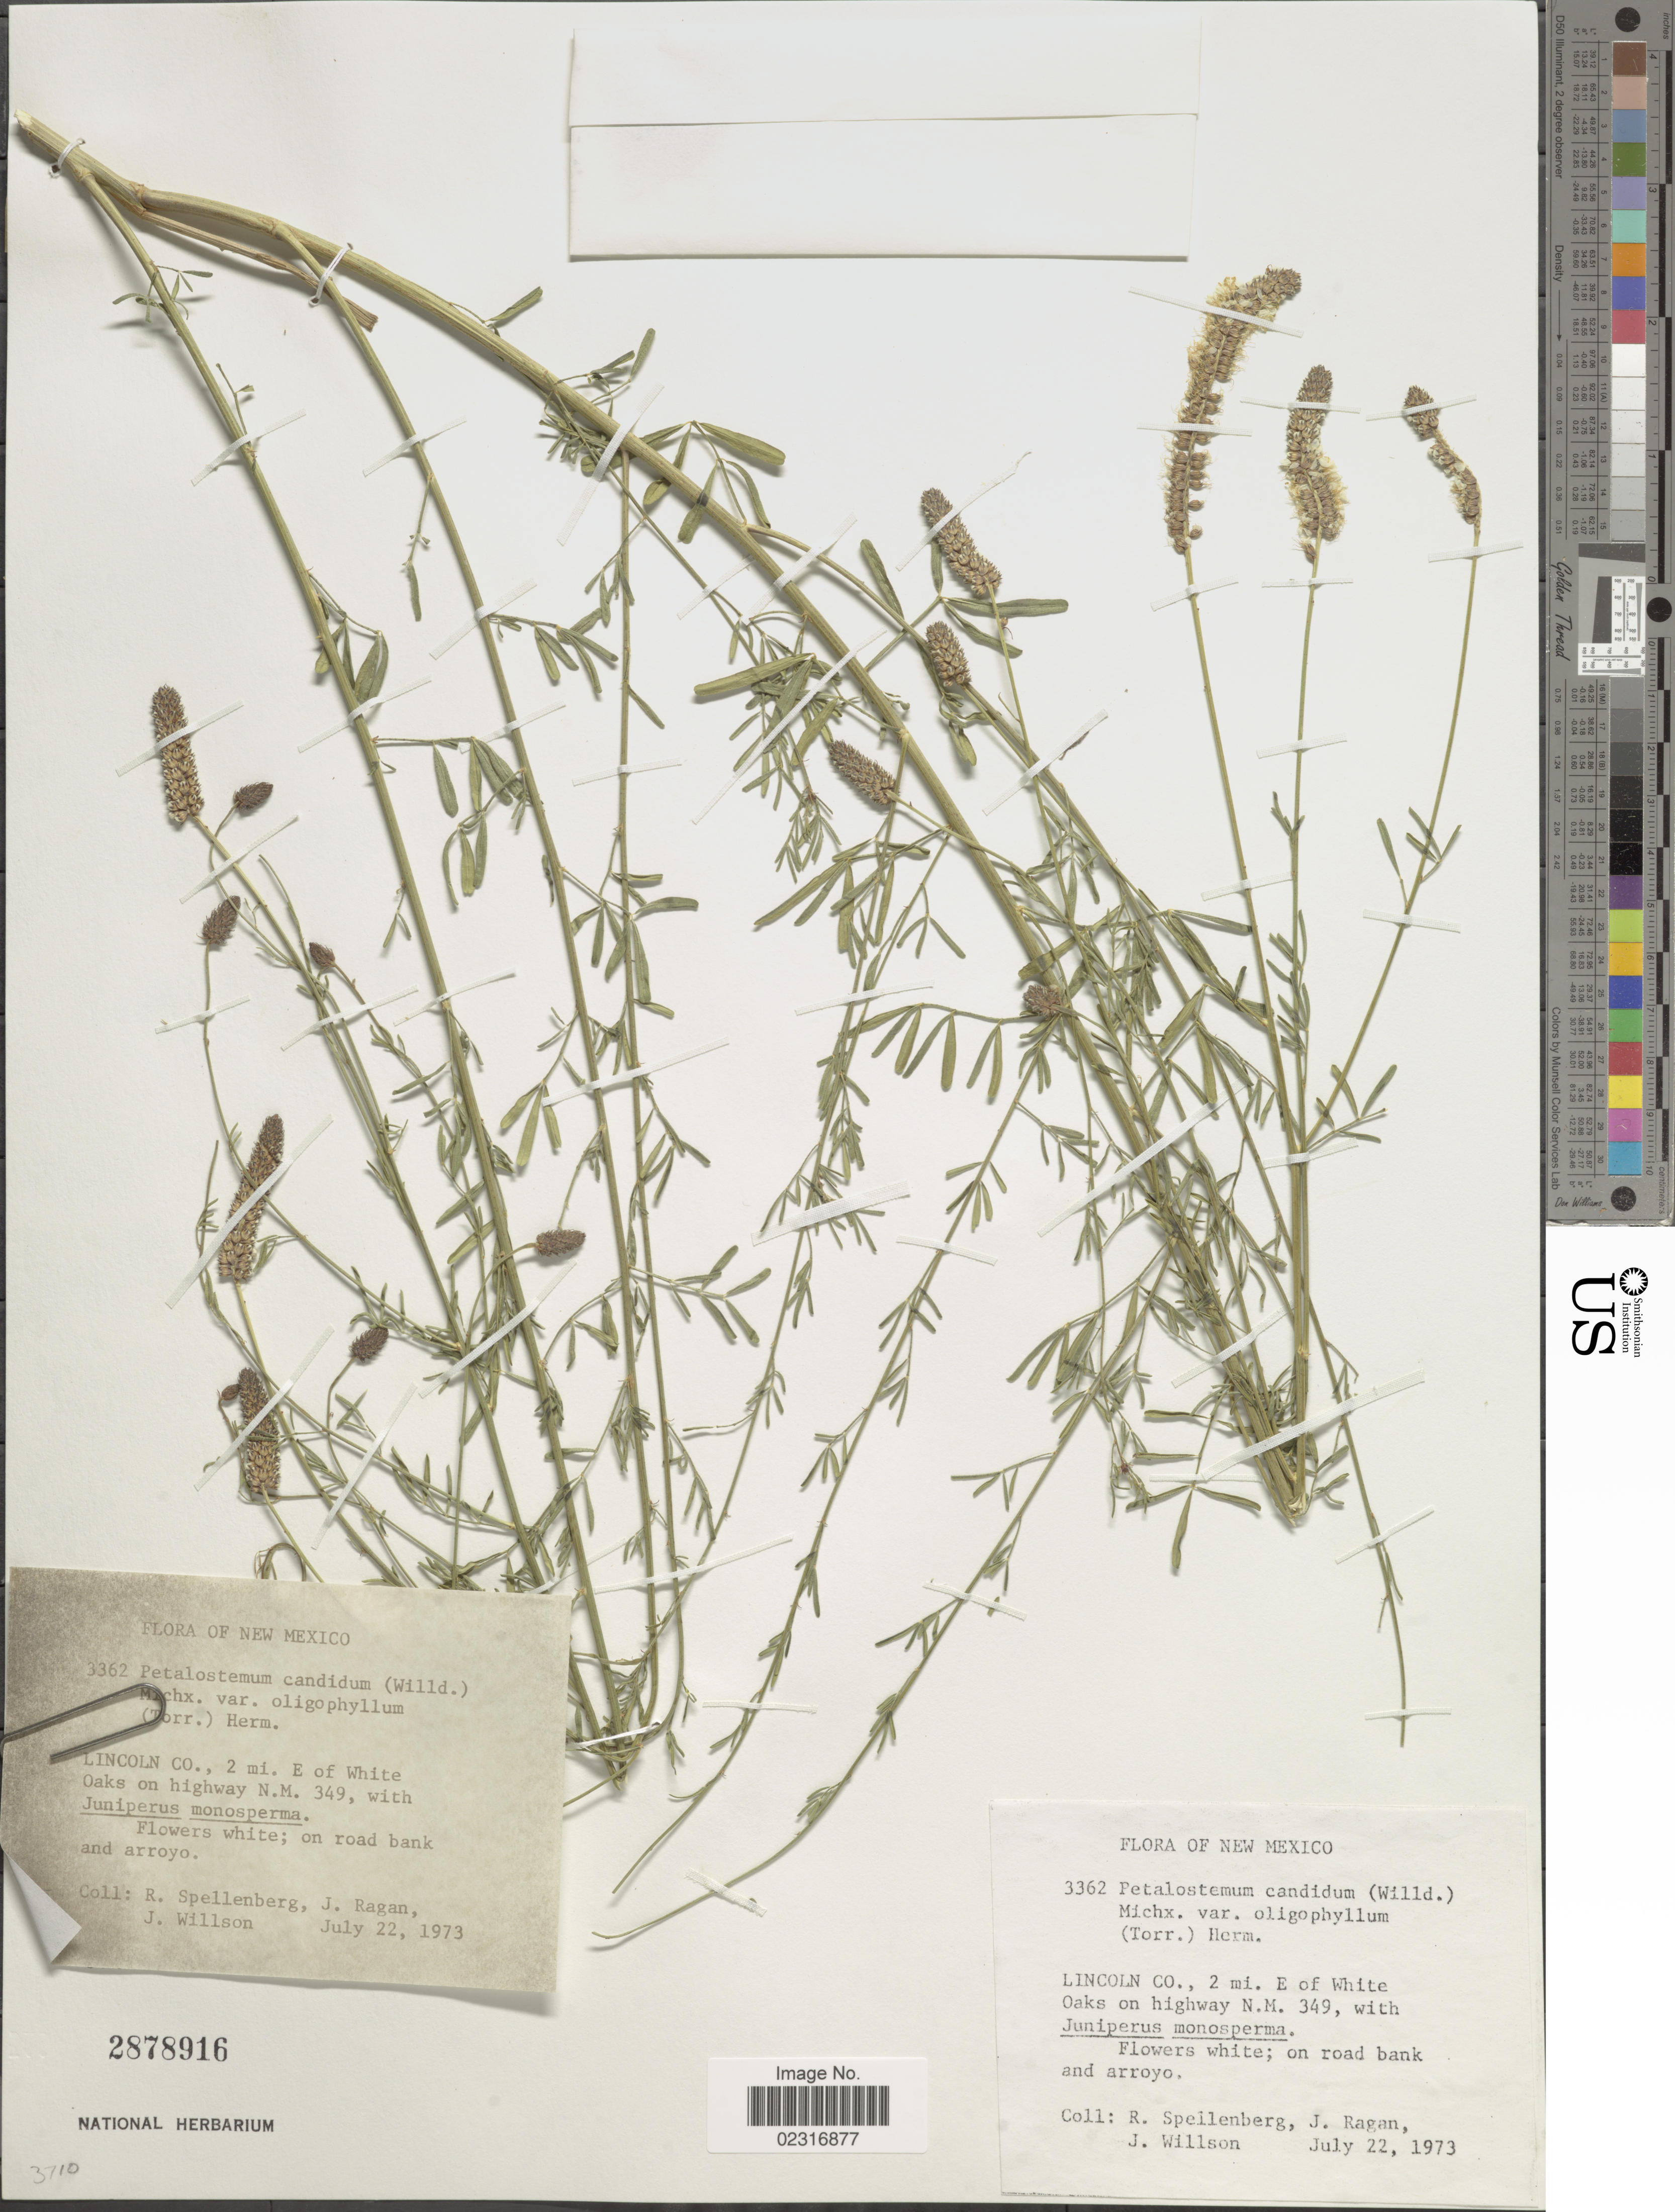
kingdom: Plantae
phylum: Tracheophyta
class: Magnoliopsida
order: Fabales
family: Fabaceae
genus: Dalea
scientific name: Dalea candida var. oligophylla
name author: (Torr) Shinners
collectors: R. Spellenberg, J. Ragan & J. Willson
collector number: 3362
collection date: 1973-07-22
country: United States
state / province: New Mexico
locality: Lincoln Co., 2 mi. E of White Oaks on highway N.M. 349.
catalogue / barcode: US 2878916